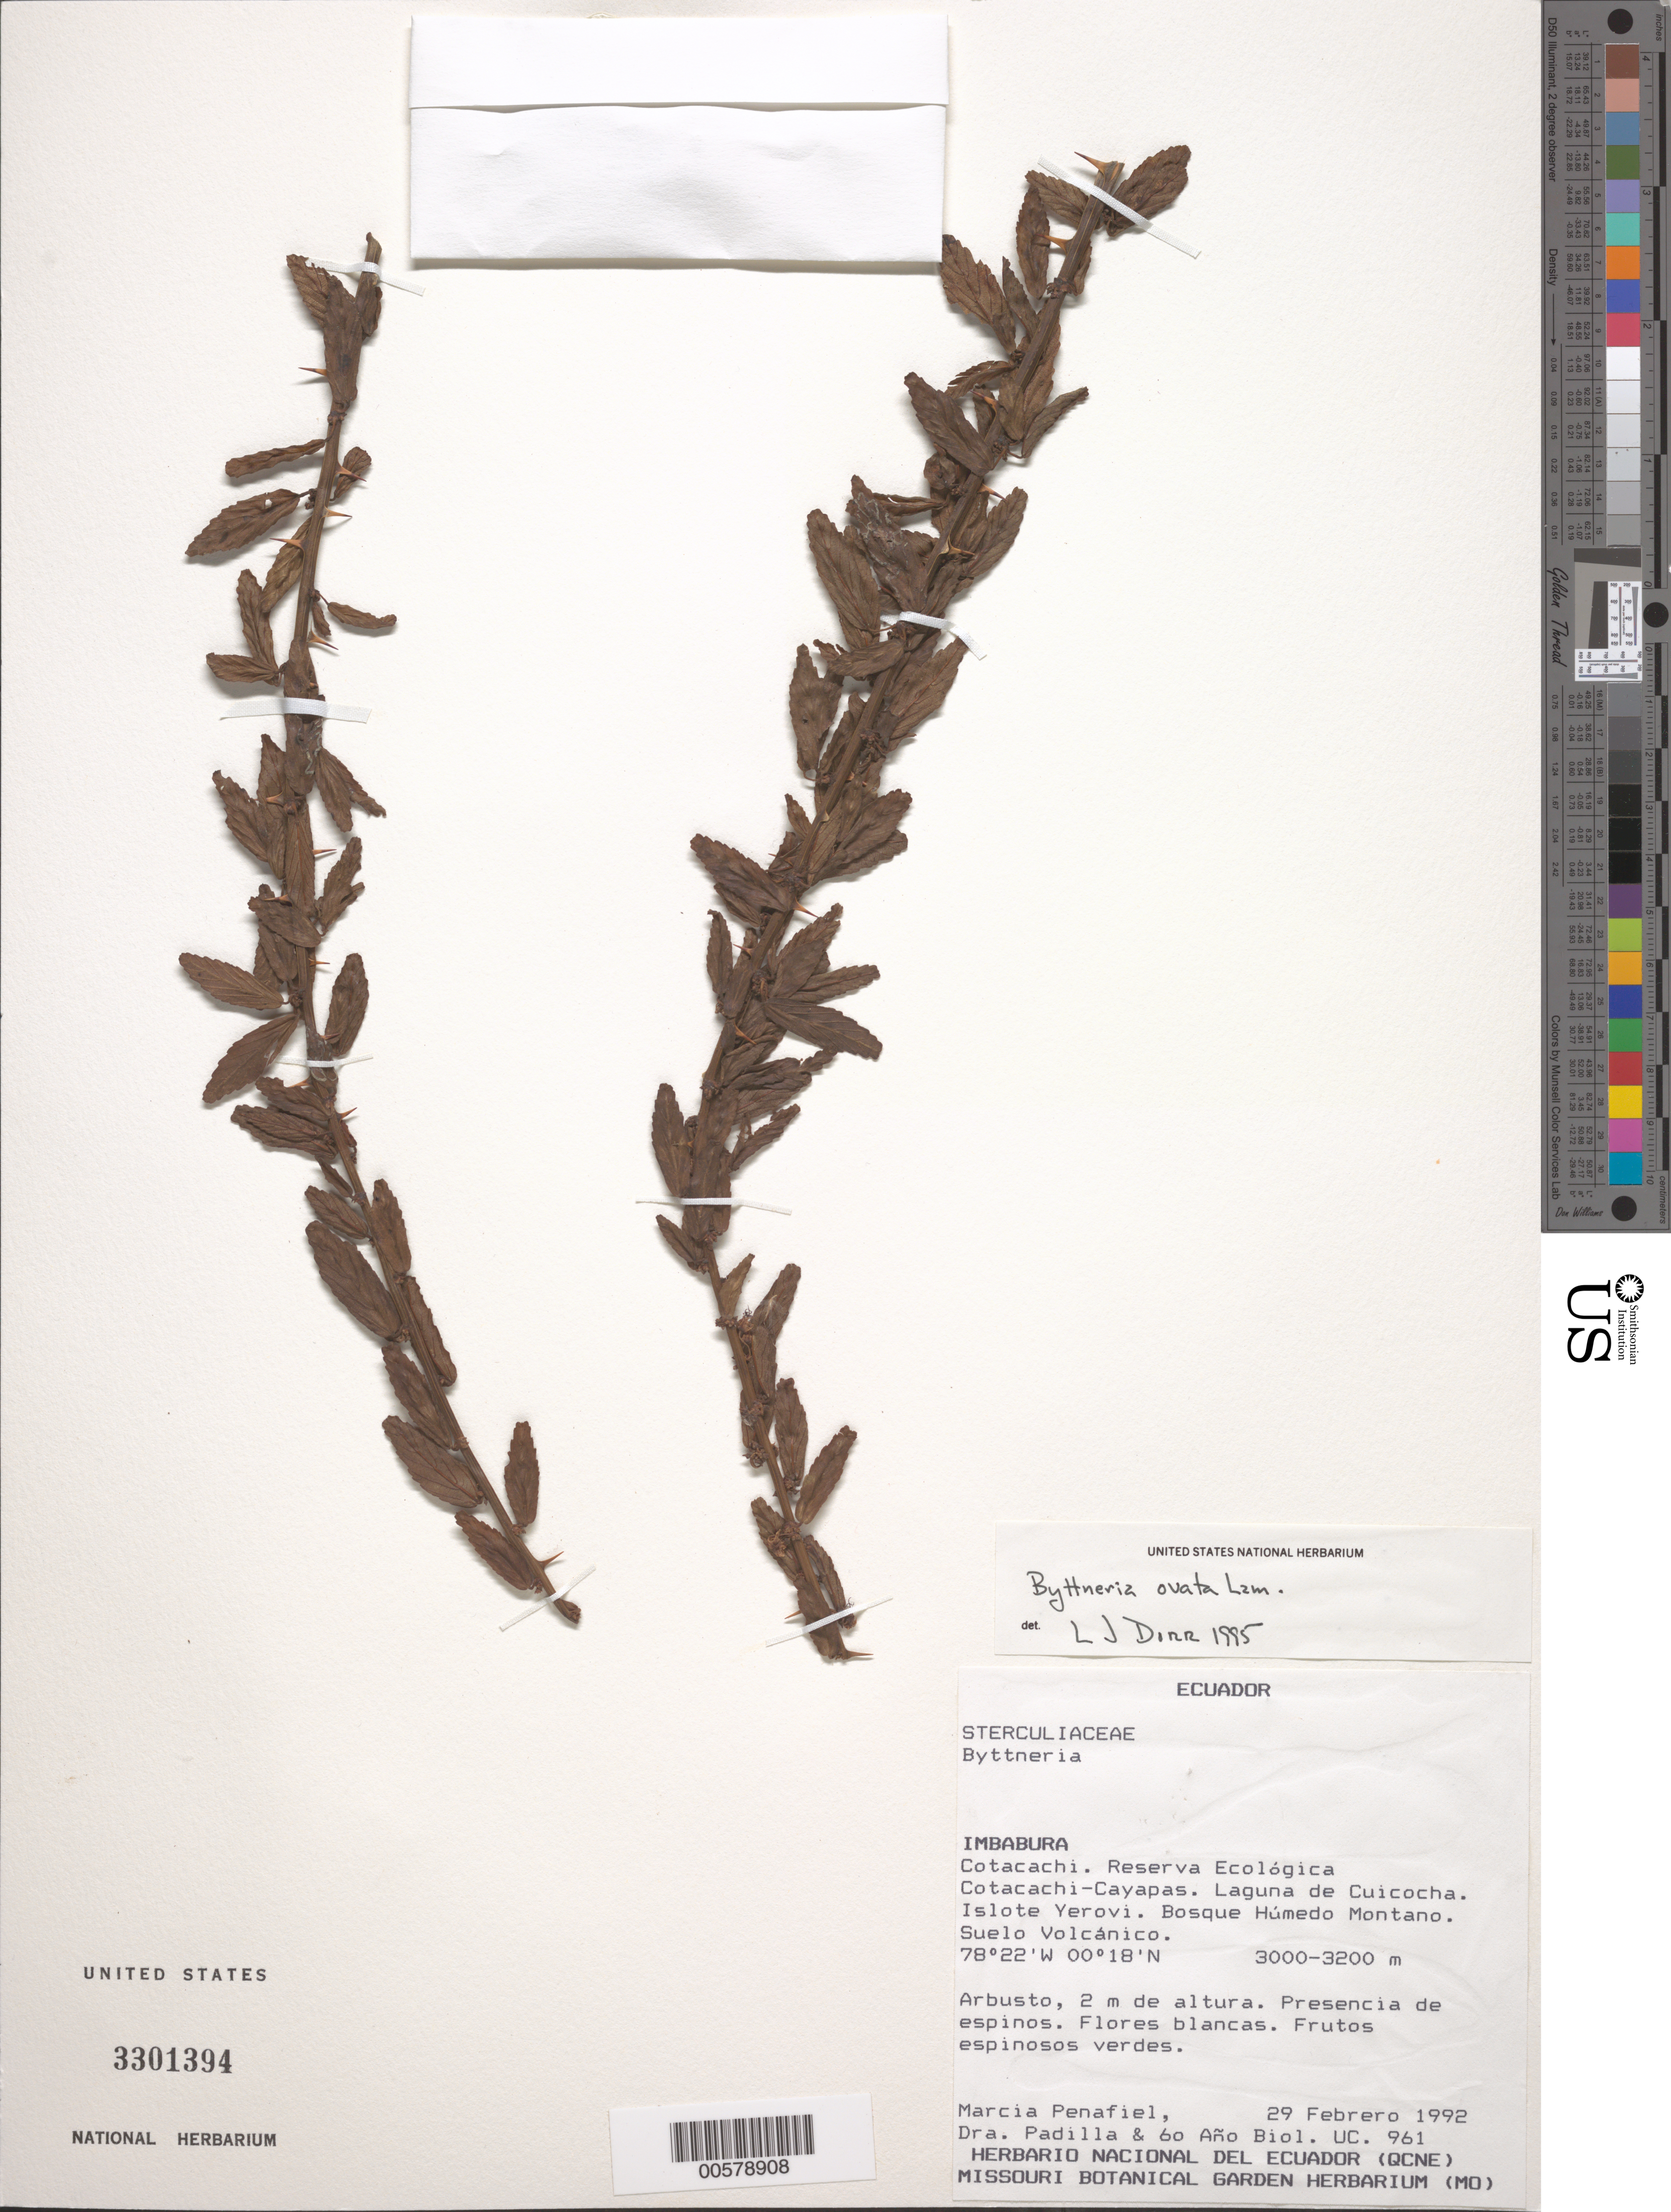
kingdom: Plantae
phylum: Tracheophyta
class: Magnoliopsida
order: Malvales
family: Malvaceae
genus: Byttneria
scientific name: Byttneria ovata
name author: Lam.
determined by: Dorr, L. J., (BOT), Smithsonian Institution - National Museum of Natural History (UNITED STATES)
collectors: M. Penafiel & D. Pedilla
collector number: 961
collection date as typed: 29 Feb 1992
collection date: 1992-02-29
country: Ecuador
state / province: Imbabura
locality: Cotacachi. Reserva Ecológica Cotacachi-Catapas. Laguna de Cuicocha, Islote Yerovi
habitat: Bosque húmedo Montano, suelo volcánico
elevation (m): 3000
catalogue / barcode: US 3301394